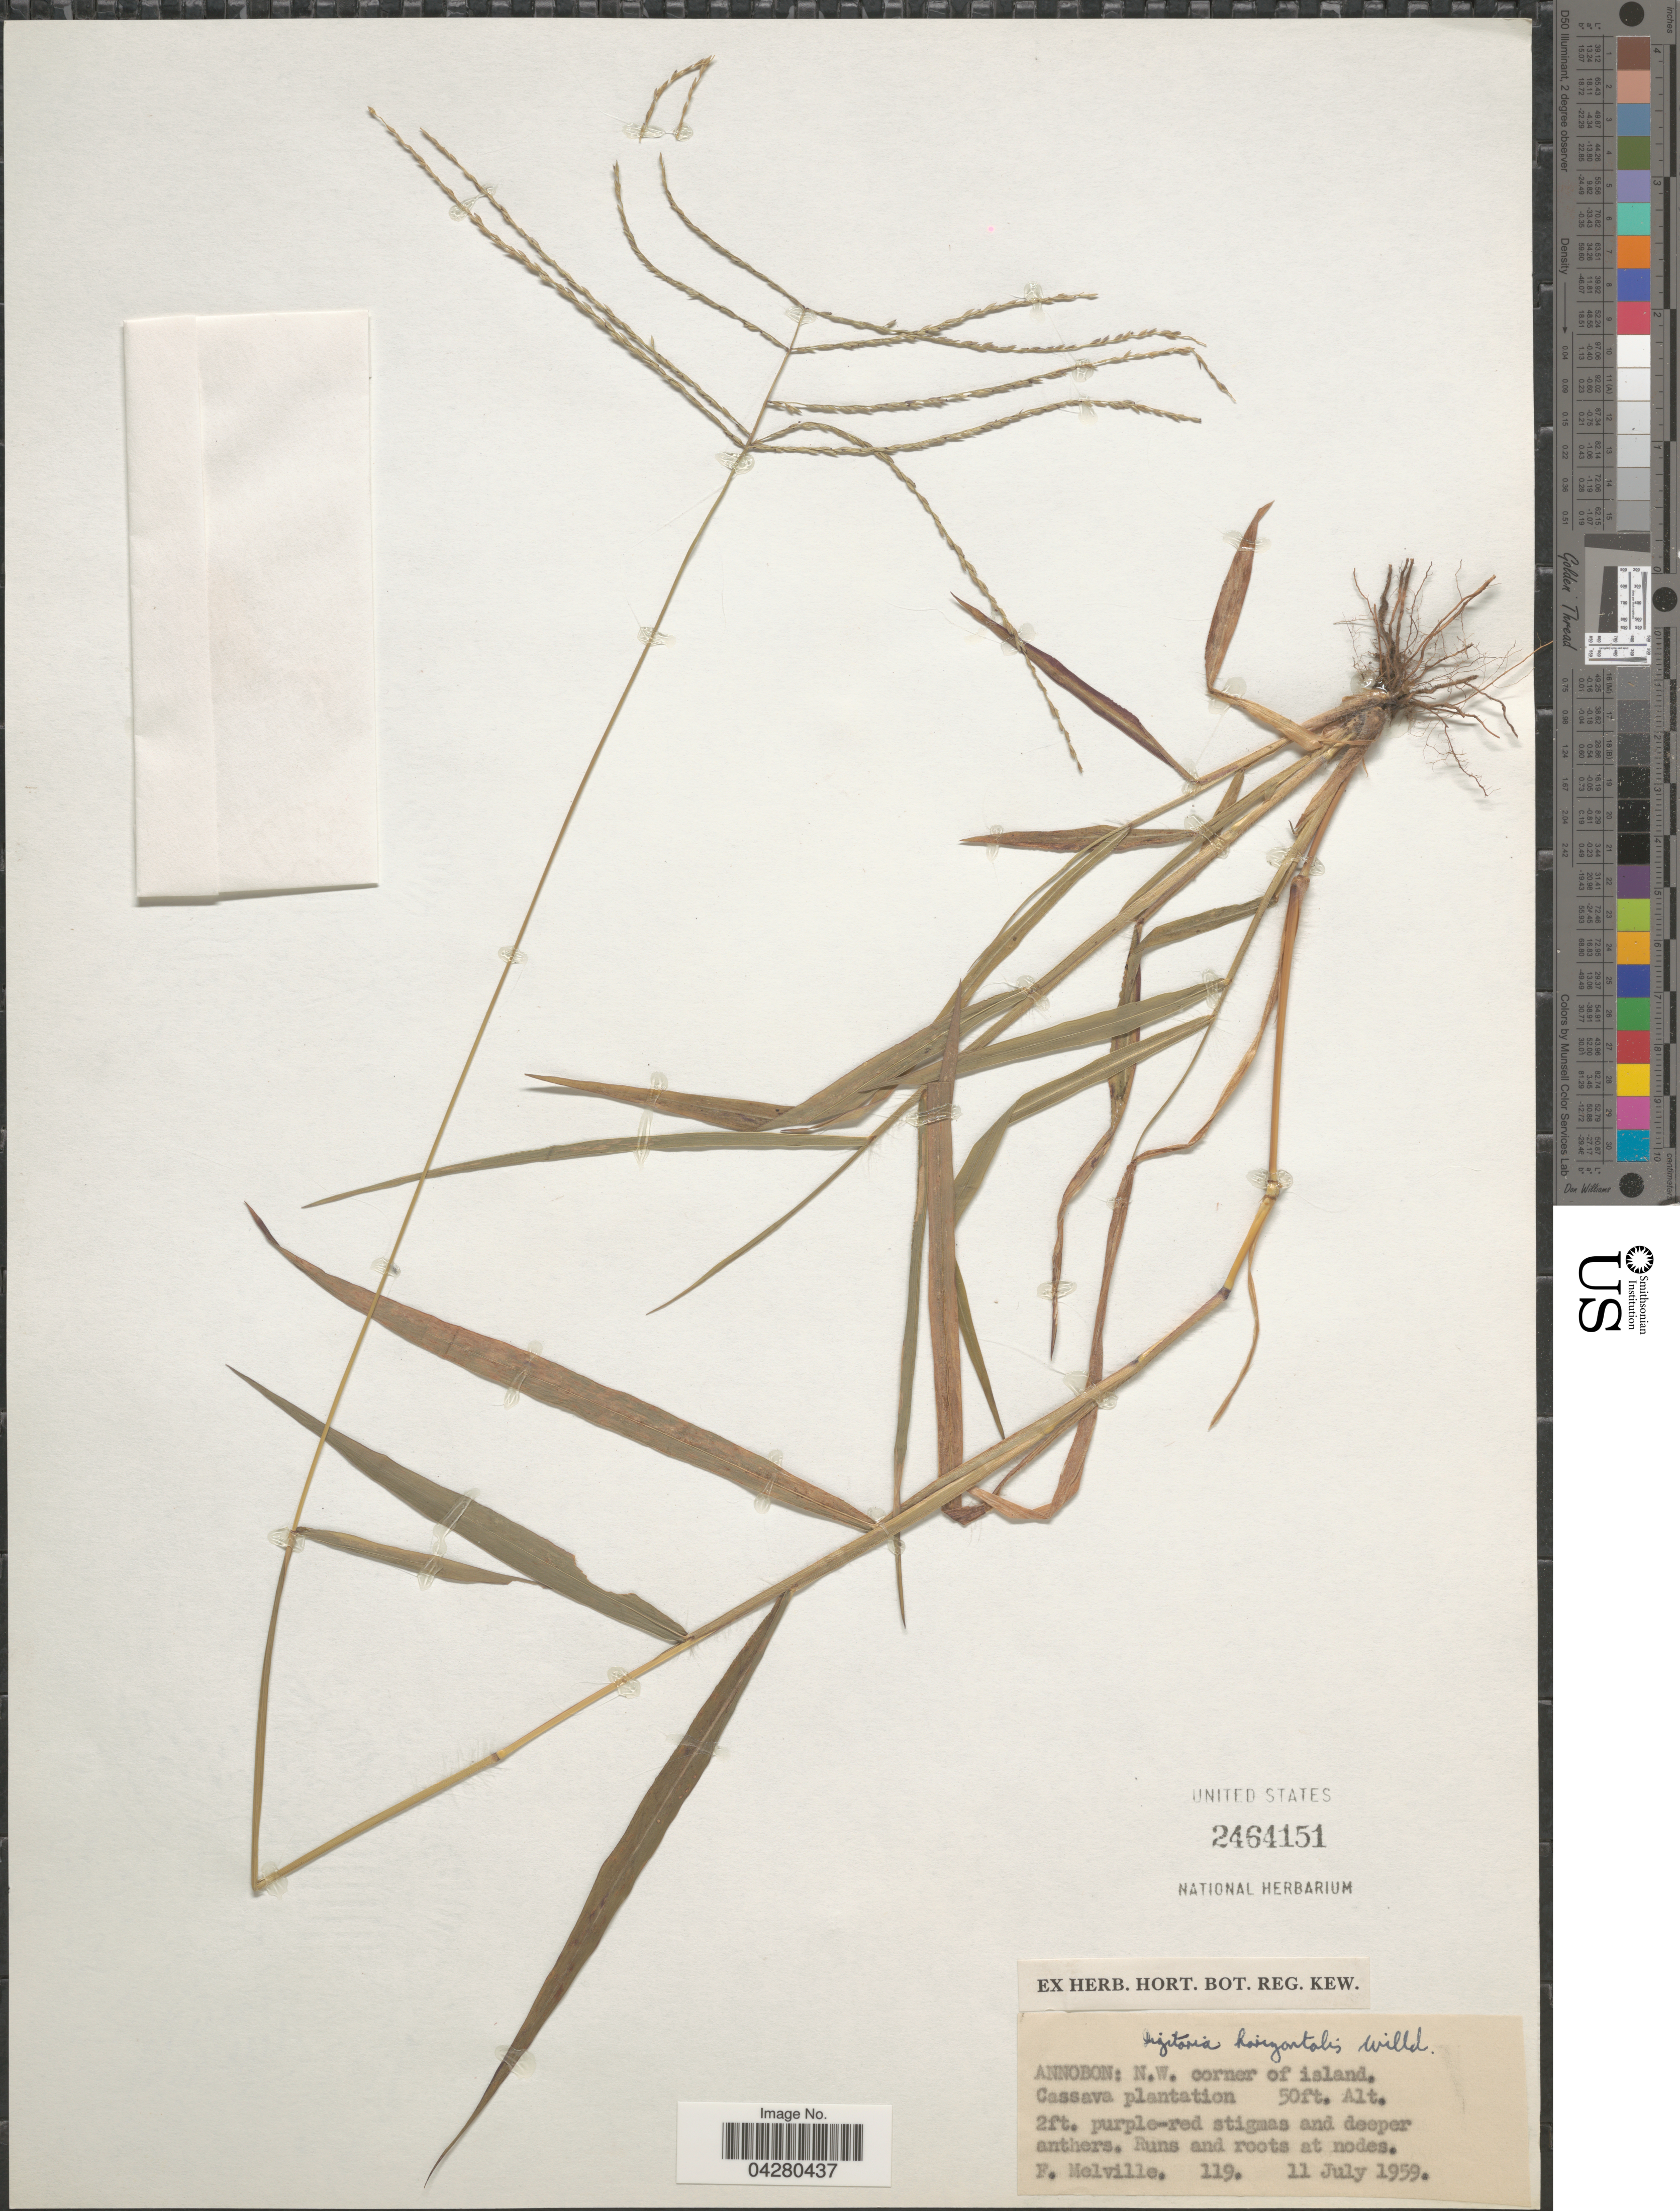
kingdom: Plantae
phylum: Tracheophyta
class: Liliopsida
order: Poales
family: Poaceae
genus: Digitaria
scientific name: Digitaria horizontalis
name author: Willd.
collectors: F. Melville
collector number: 119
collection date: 1959-07-11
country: Equatorial Guinea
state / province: Annobon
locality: N.W. corner of island. Cassave plantation.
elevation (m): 15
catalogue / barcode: US 2464151